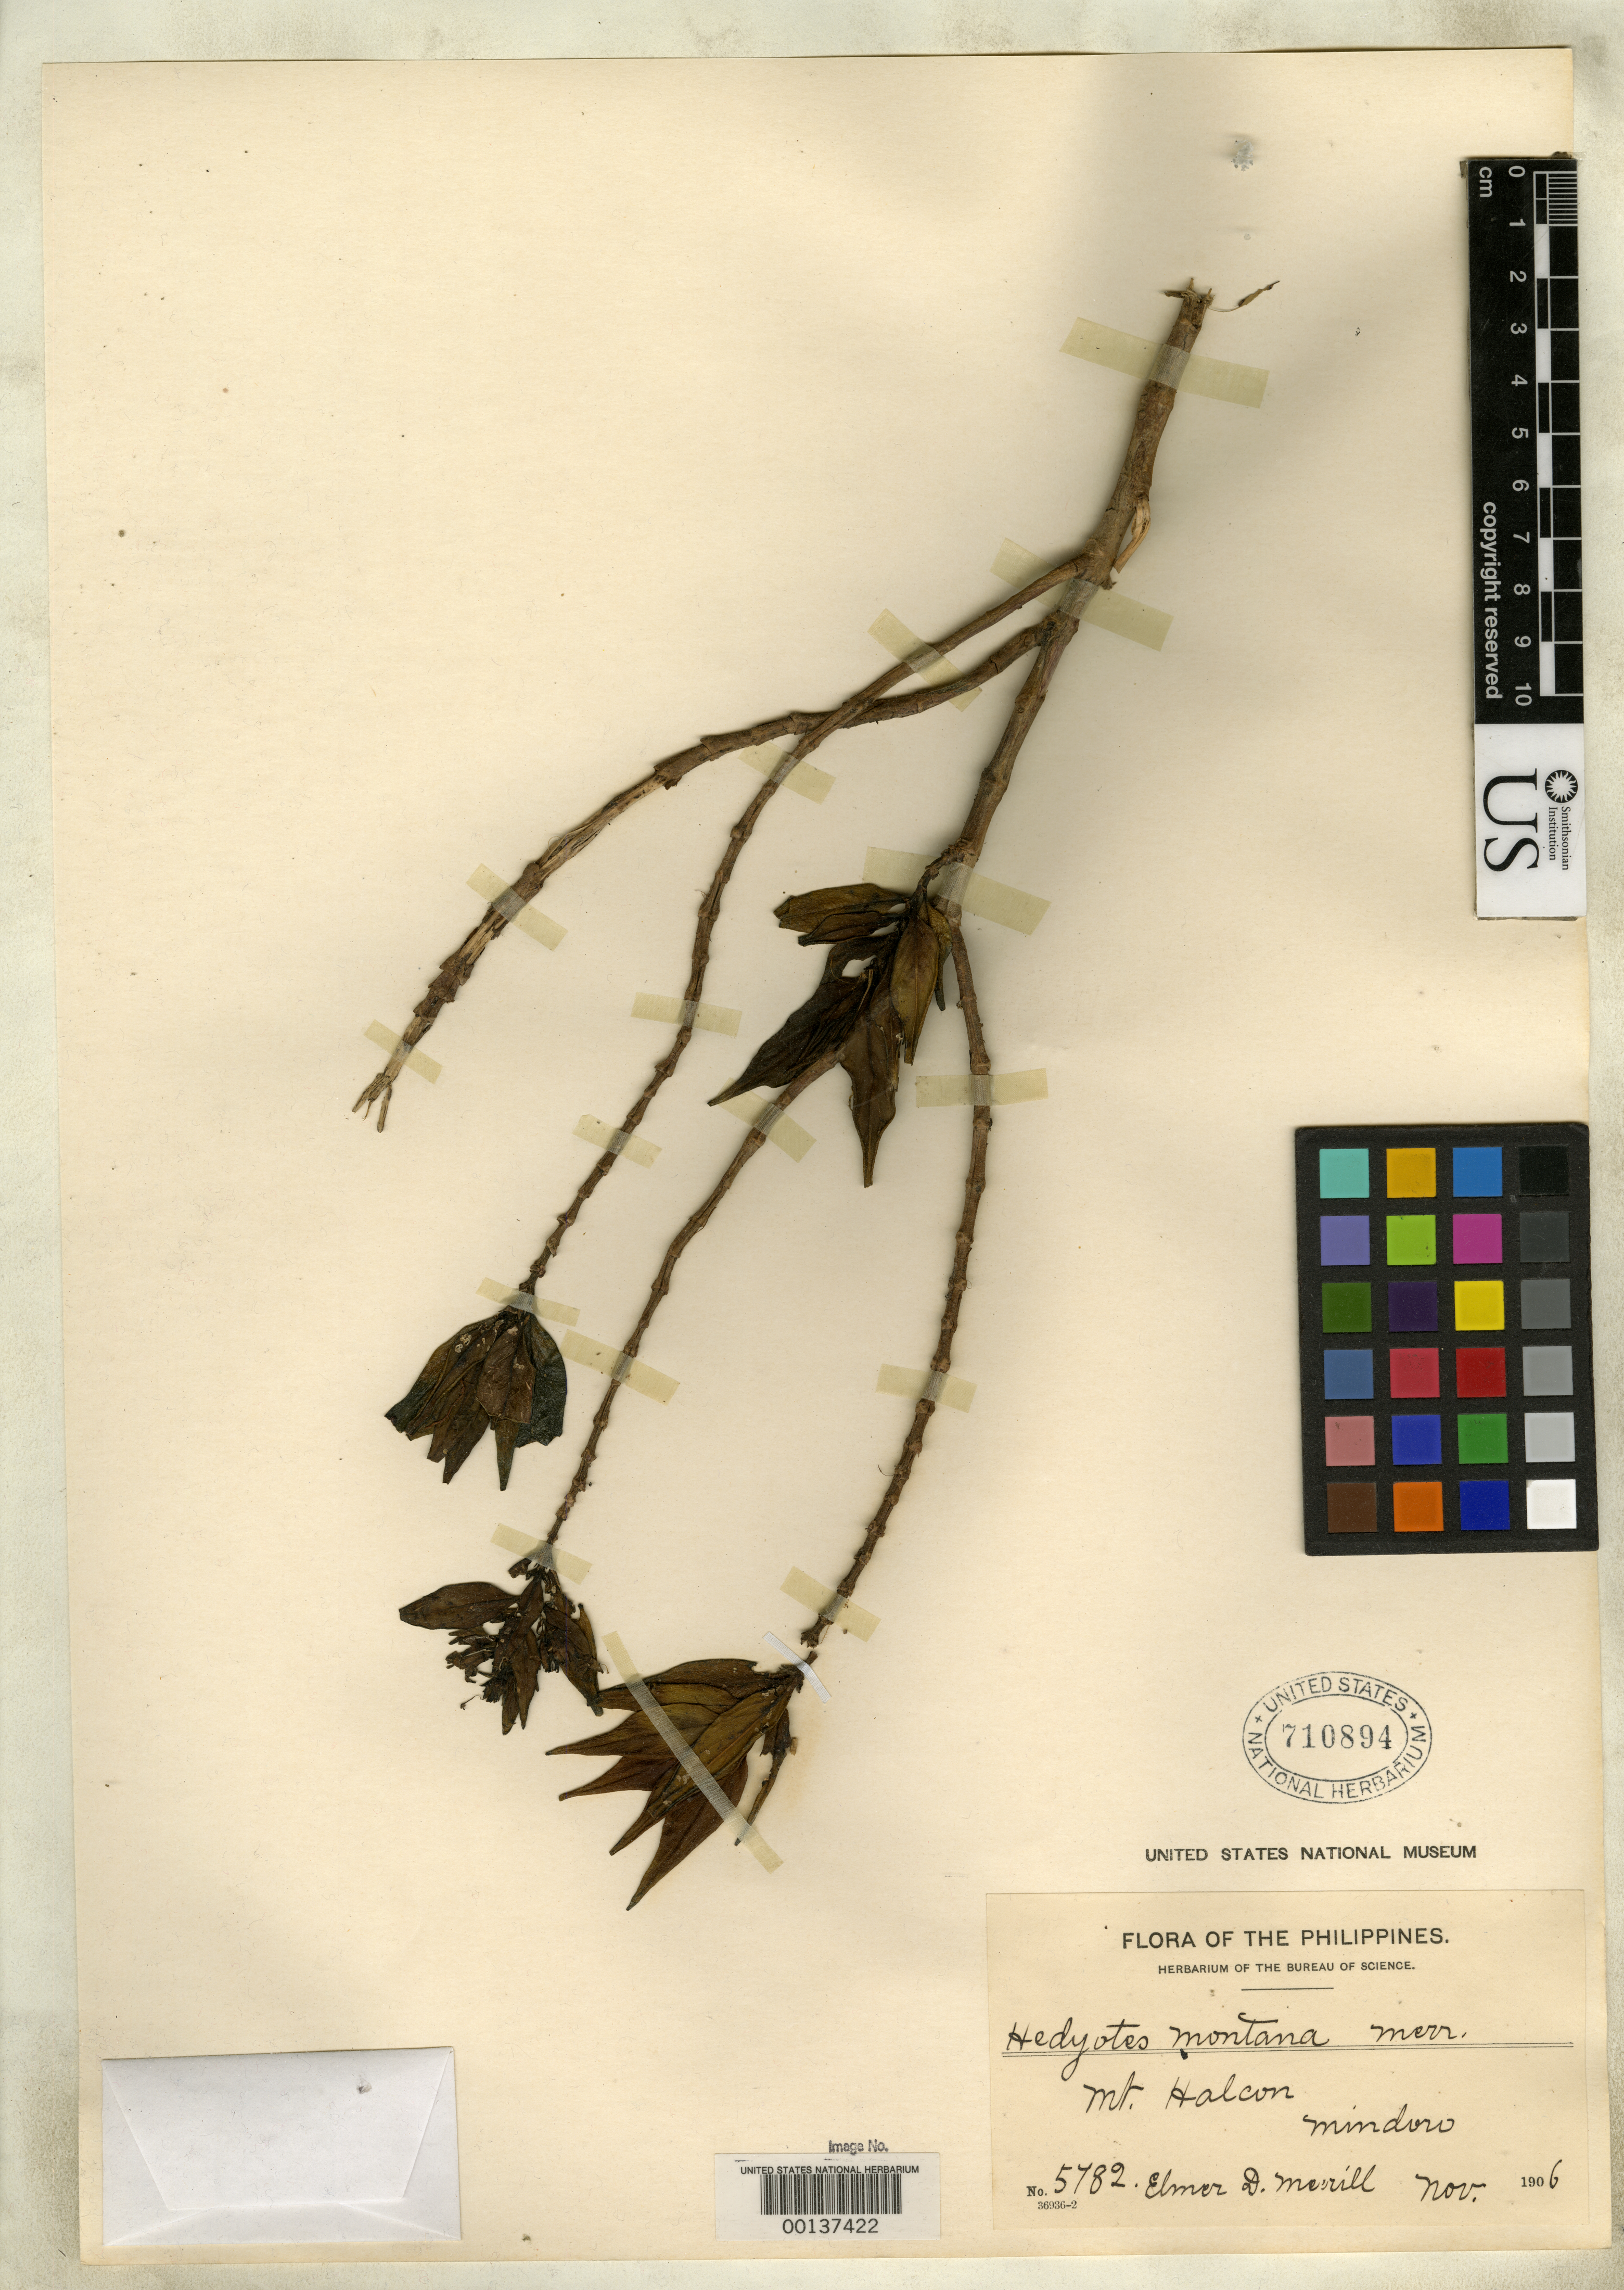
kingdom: Plantae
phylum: Tracheophyta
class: Magnoliopsida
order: Gentianales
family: Rubiaceae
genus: Hedyotis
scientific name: Hedyotis montana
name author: Merr.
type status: Isotype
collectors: E. D. Merrill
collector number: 5782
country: Philippines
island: Mindoro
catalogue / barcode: US 710894